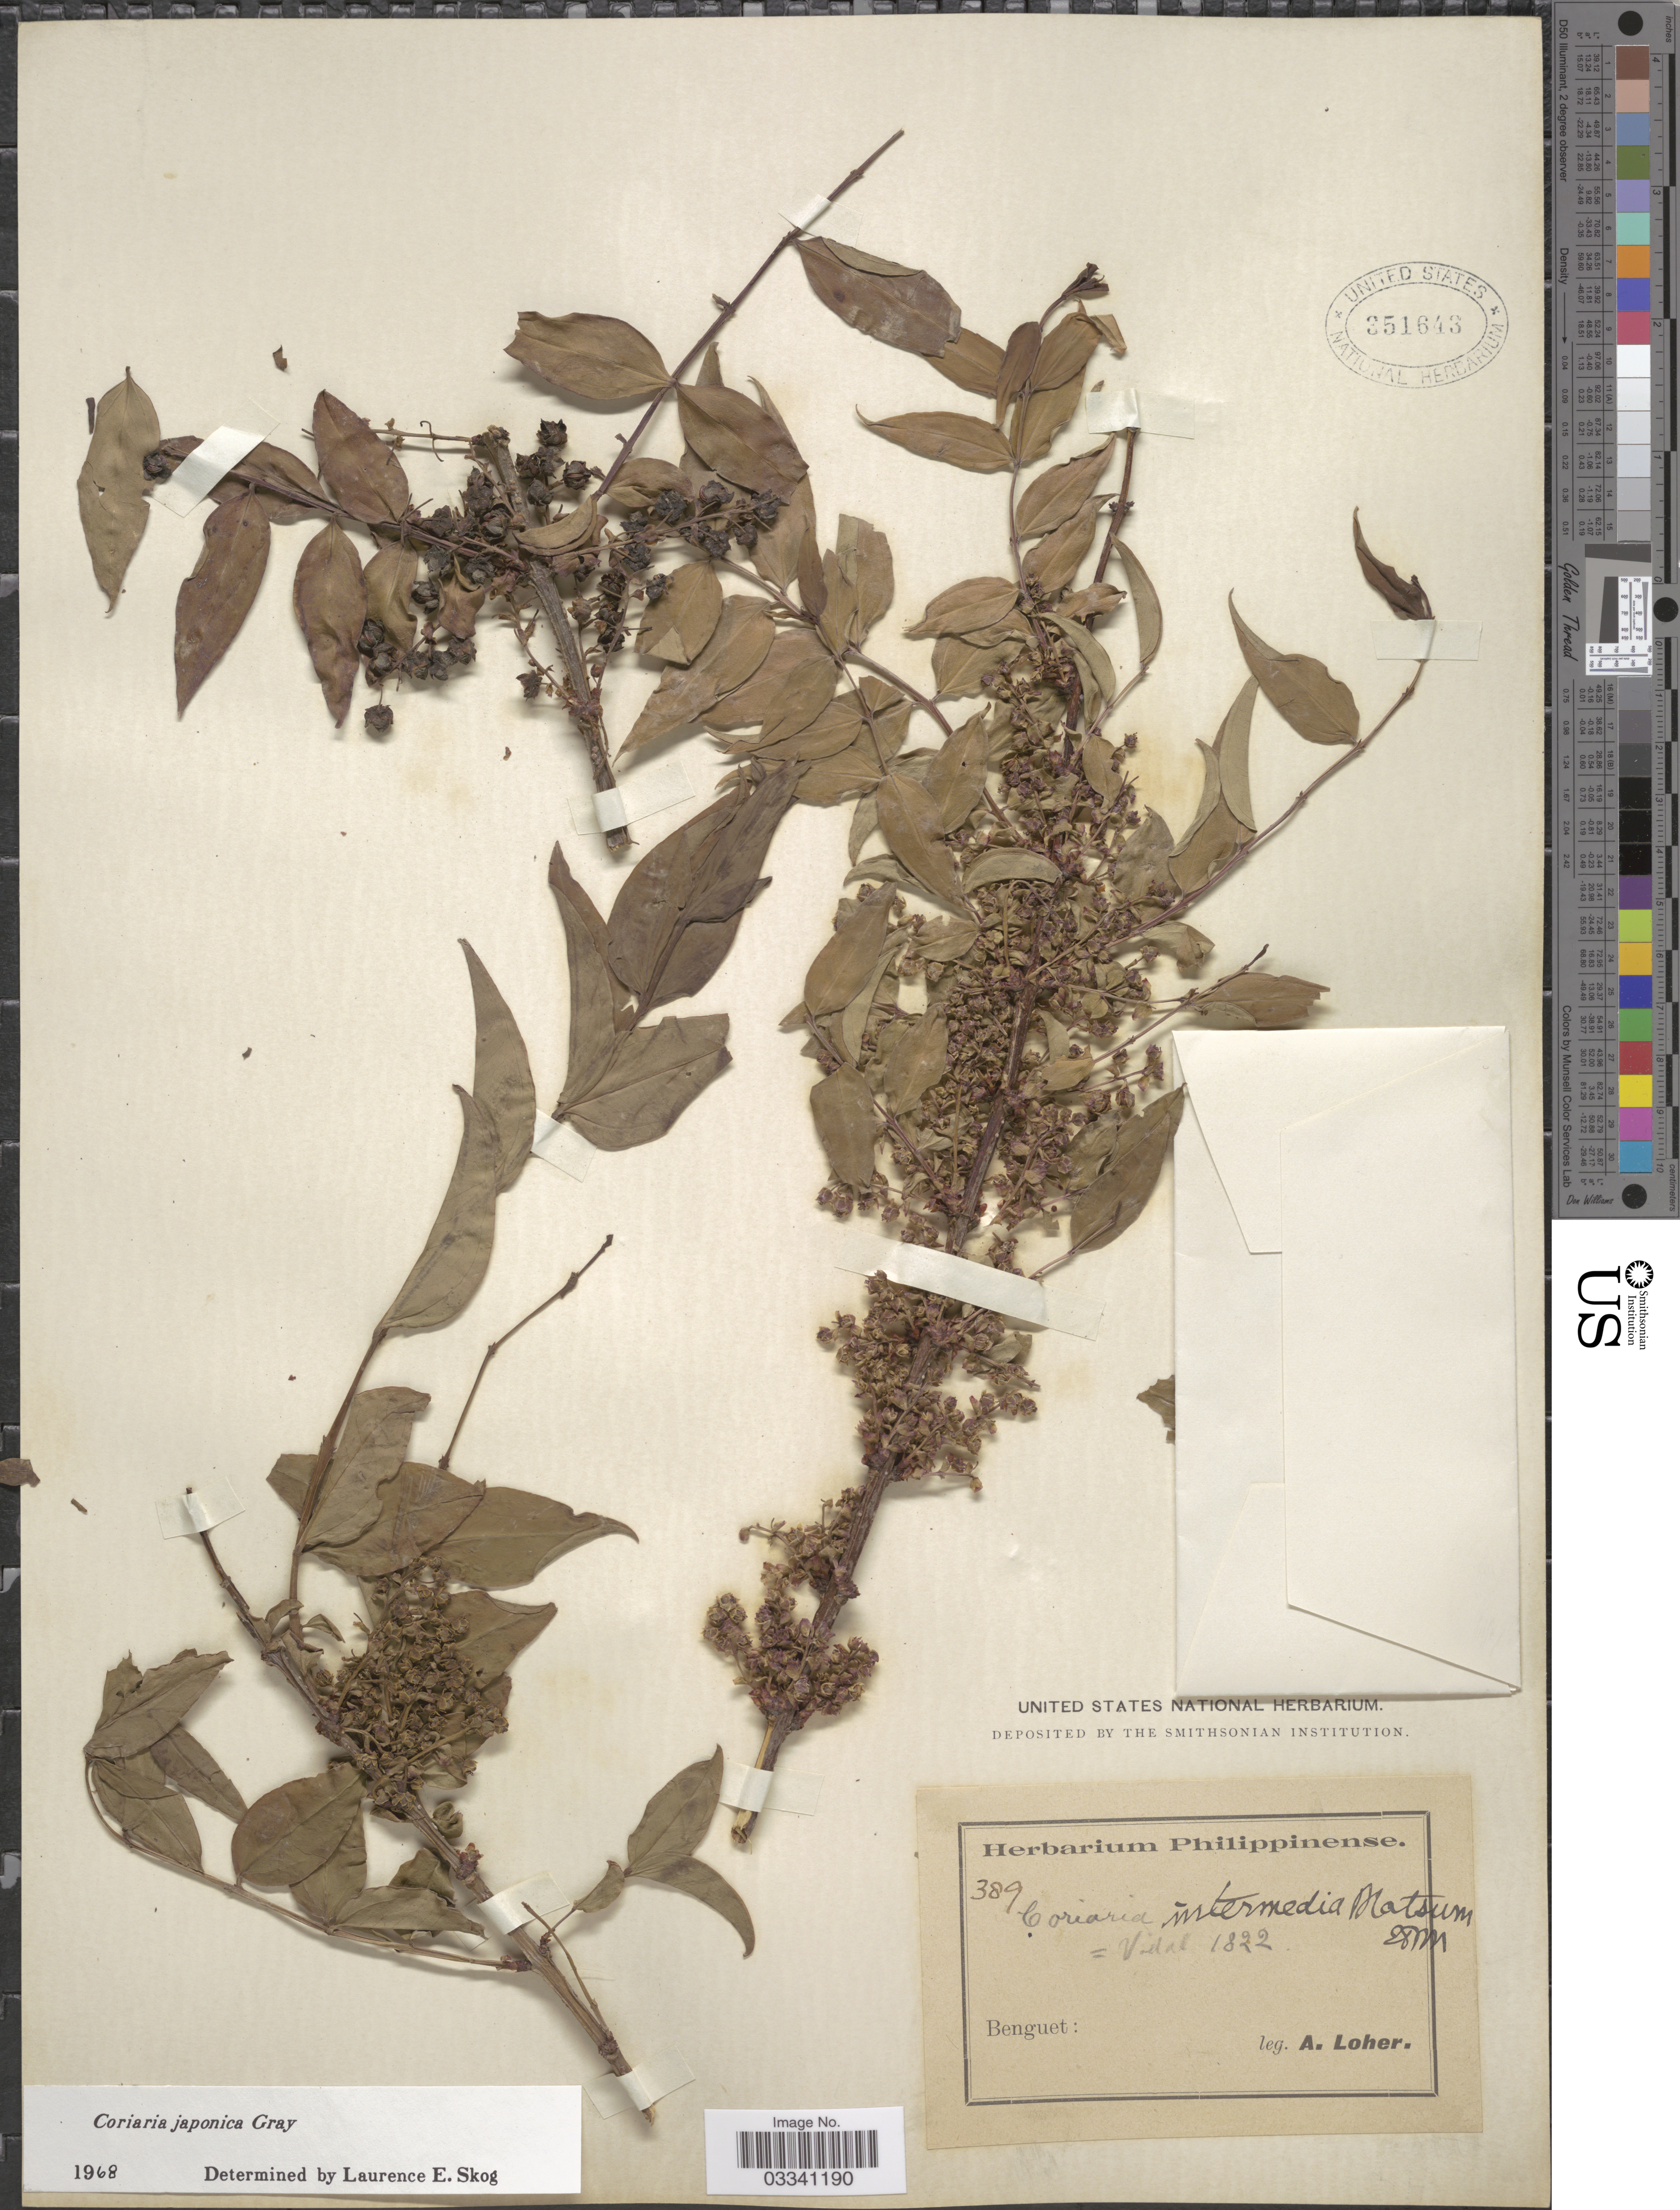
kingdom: Plantae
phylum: Tracheophyta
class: Magnoliopsida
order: Cucurbitales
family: Coriariaceae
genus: Coriaria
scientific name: Coriaria japonica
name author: A. Gray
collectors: A. Loher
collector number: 389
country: Philippines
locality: Benguet.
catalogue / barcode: US 351643